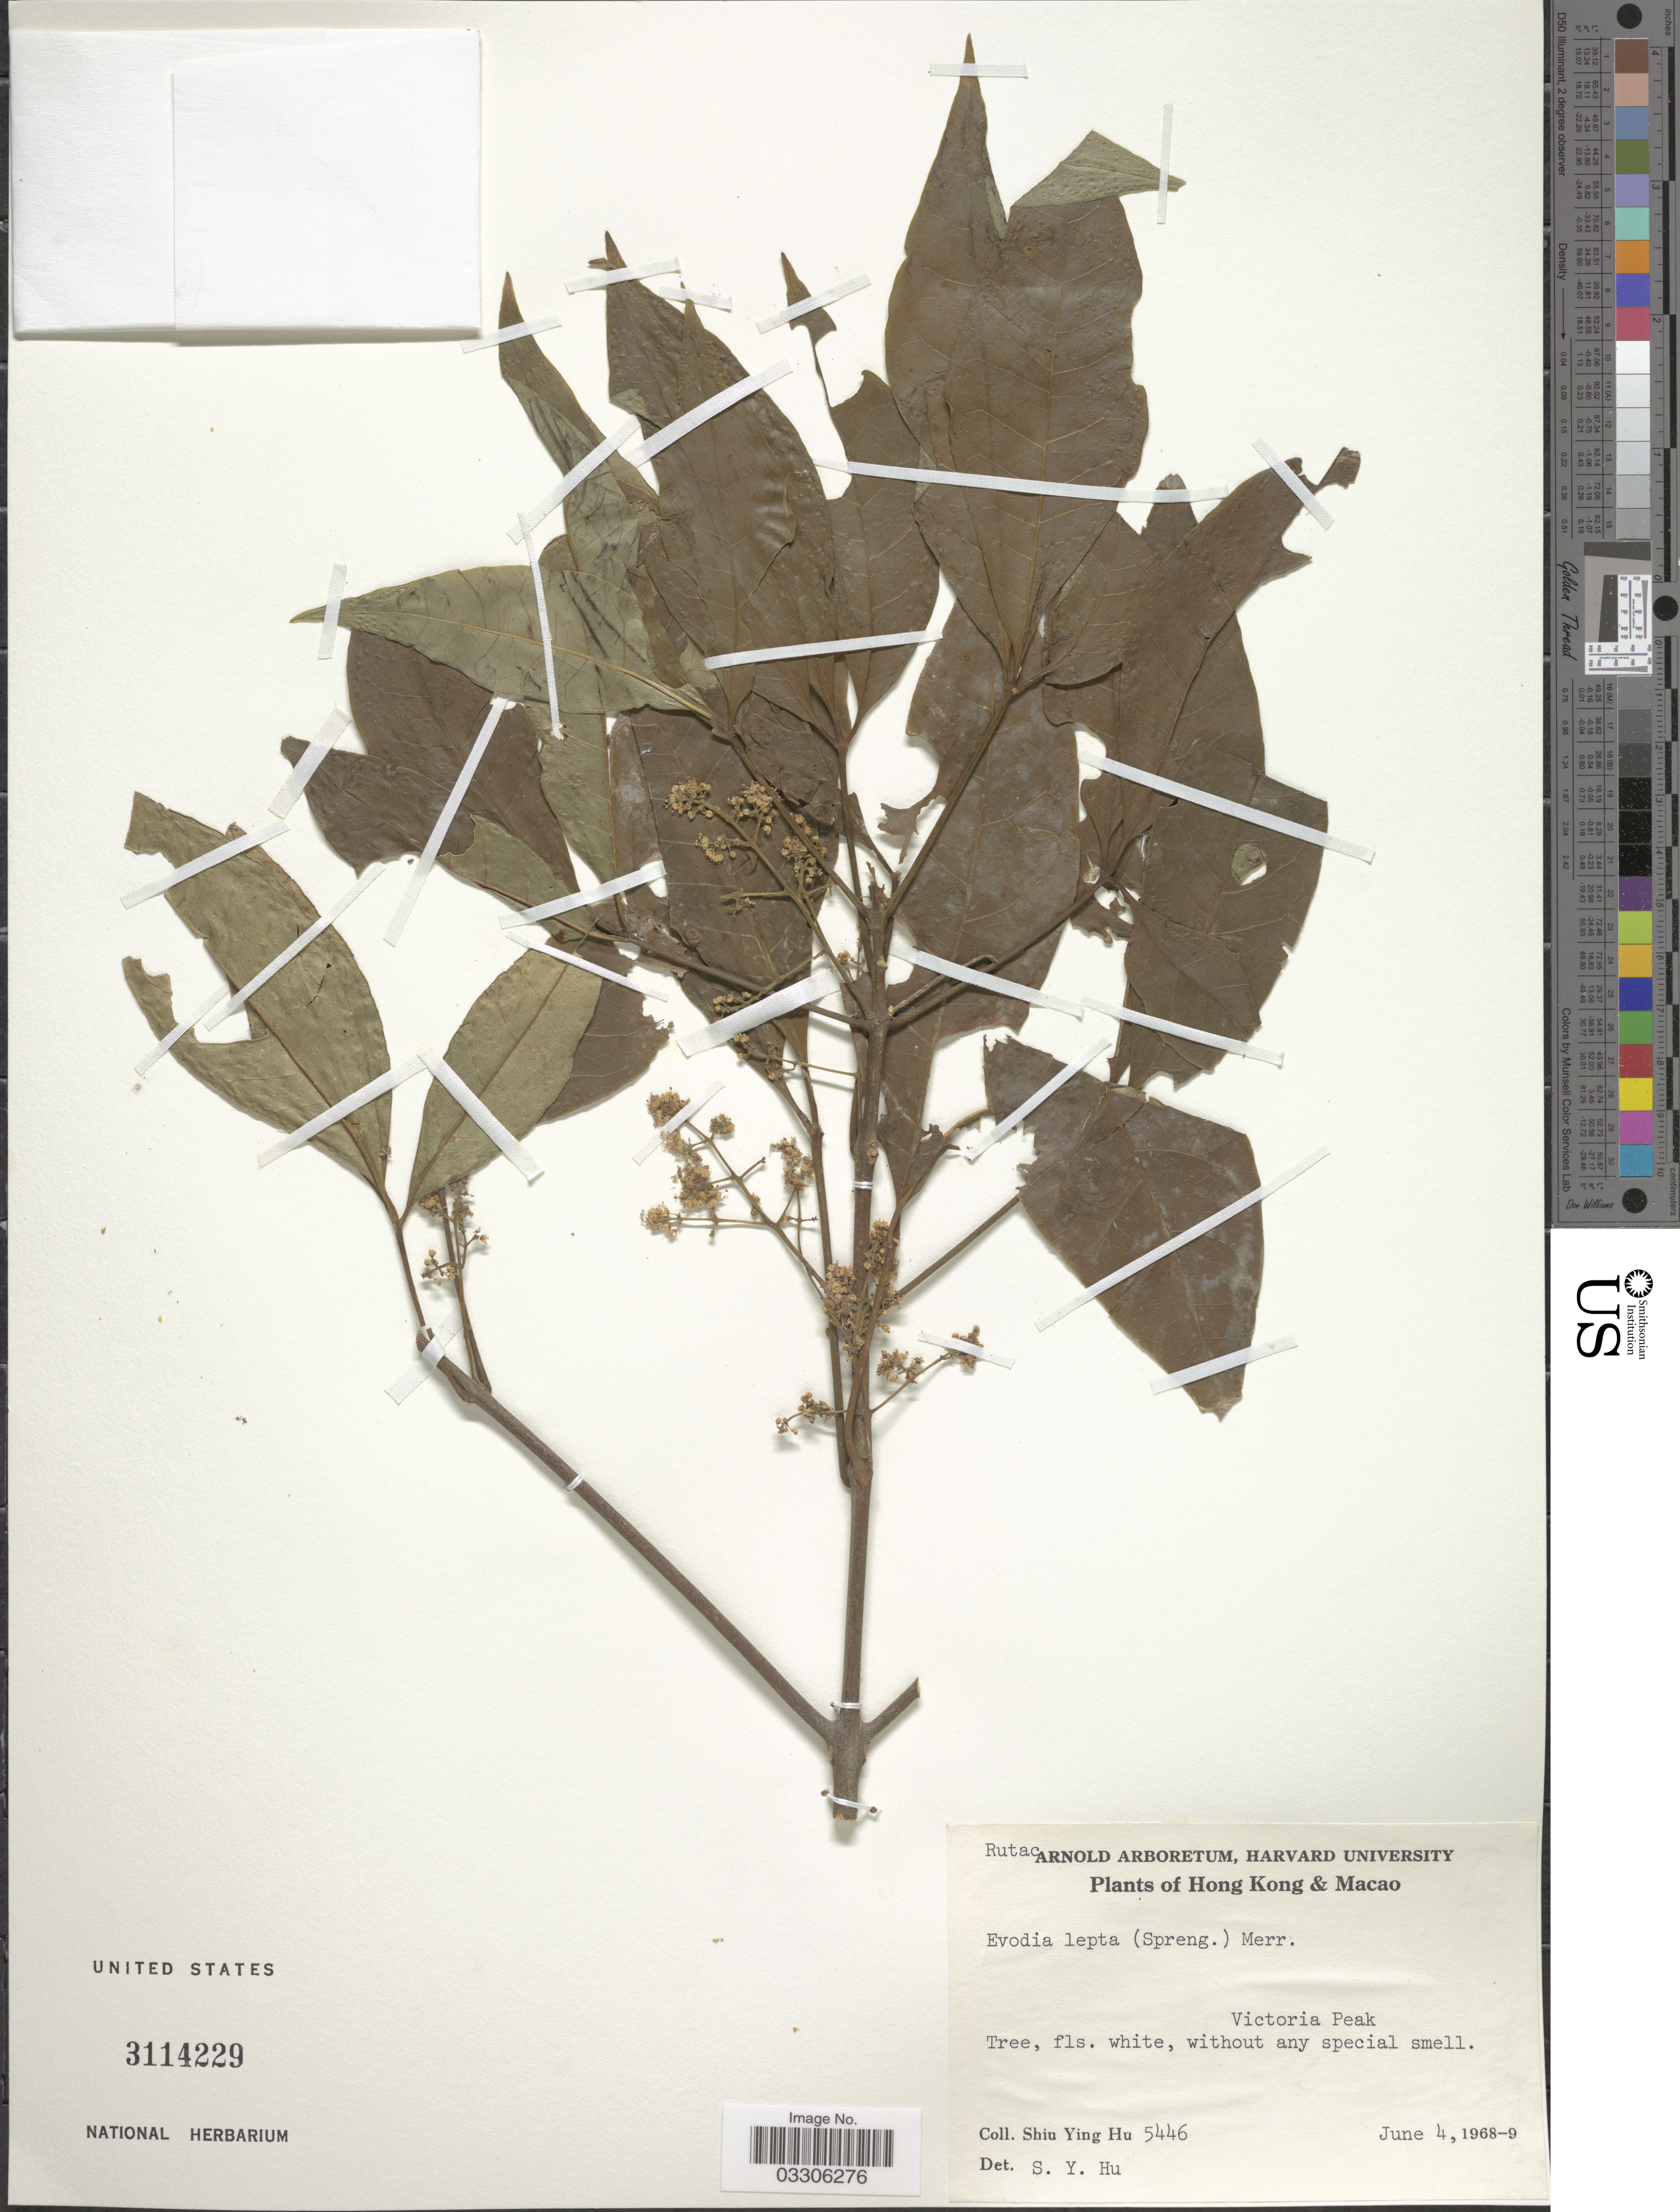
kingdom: Plantae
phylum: Tracheophyta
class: Magnoliopsida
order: Sapindales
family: Rutaceae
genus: Melicope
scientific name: Melicope pteleifolia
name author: (Champ. ex Benth.) T.G. Hartley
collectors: S. Y. Hu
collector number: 5446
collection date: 1968-06-04/1969-06-04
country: China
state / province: Hong Kong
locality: Hong Kong & Macao. Victoria Peak.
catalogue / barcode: US 3114229